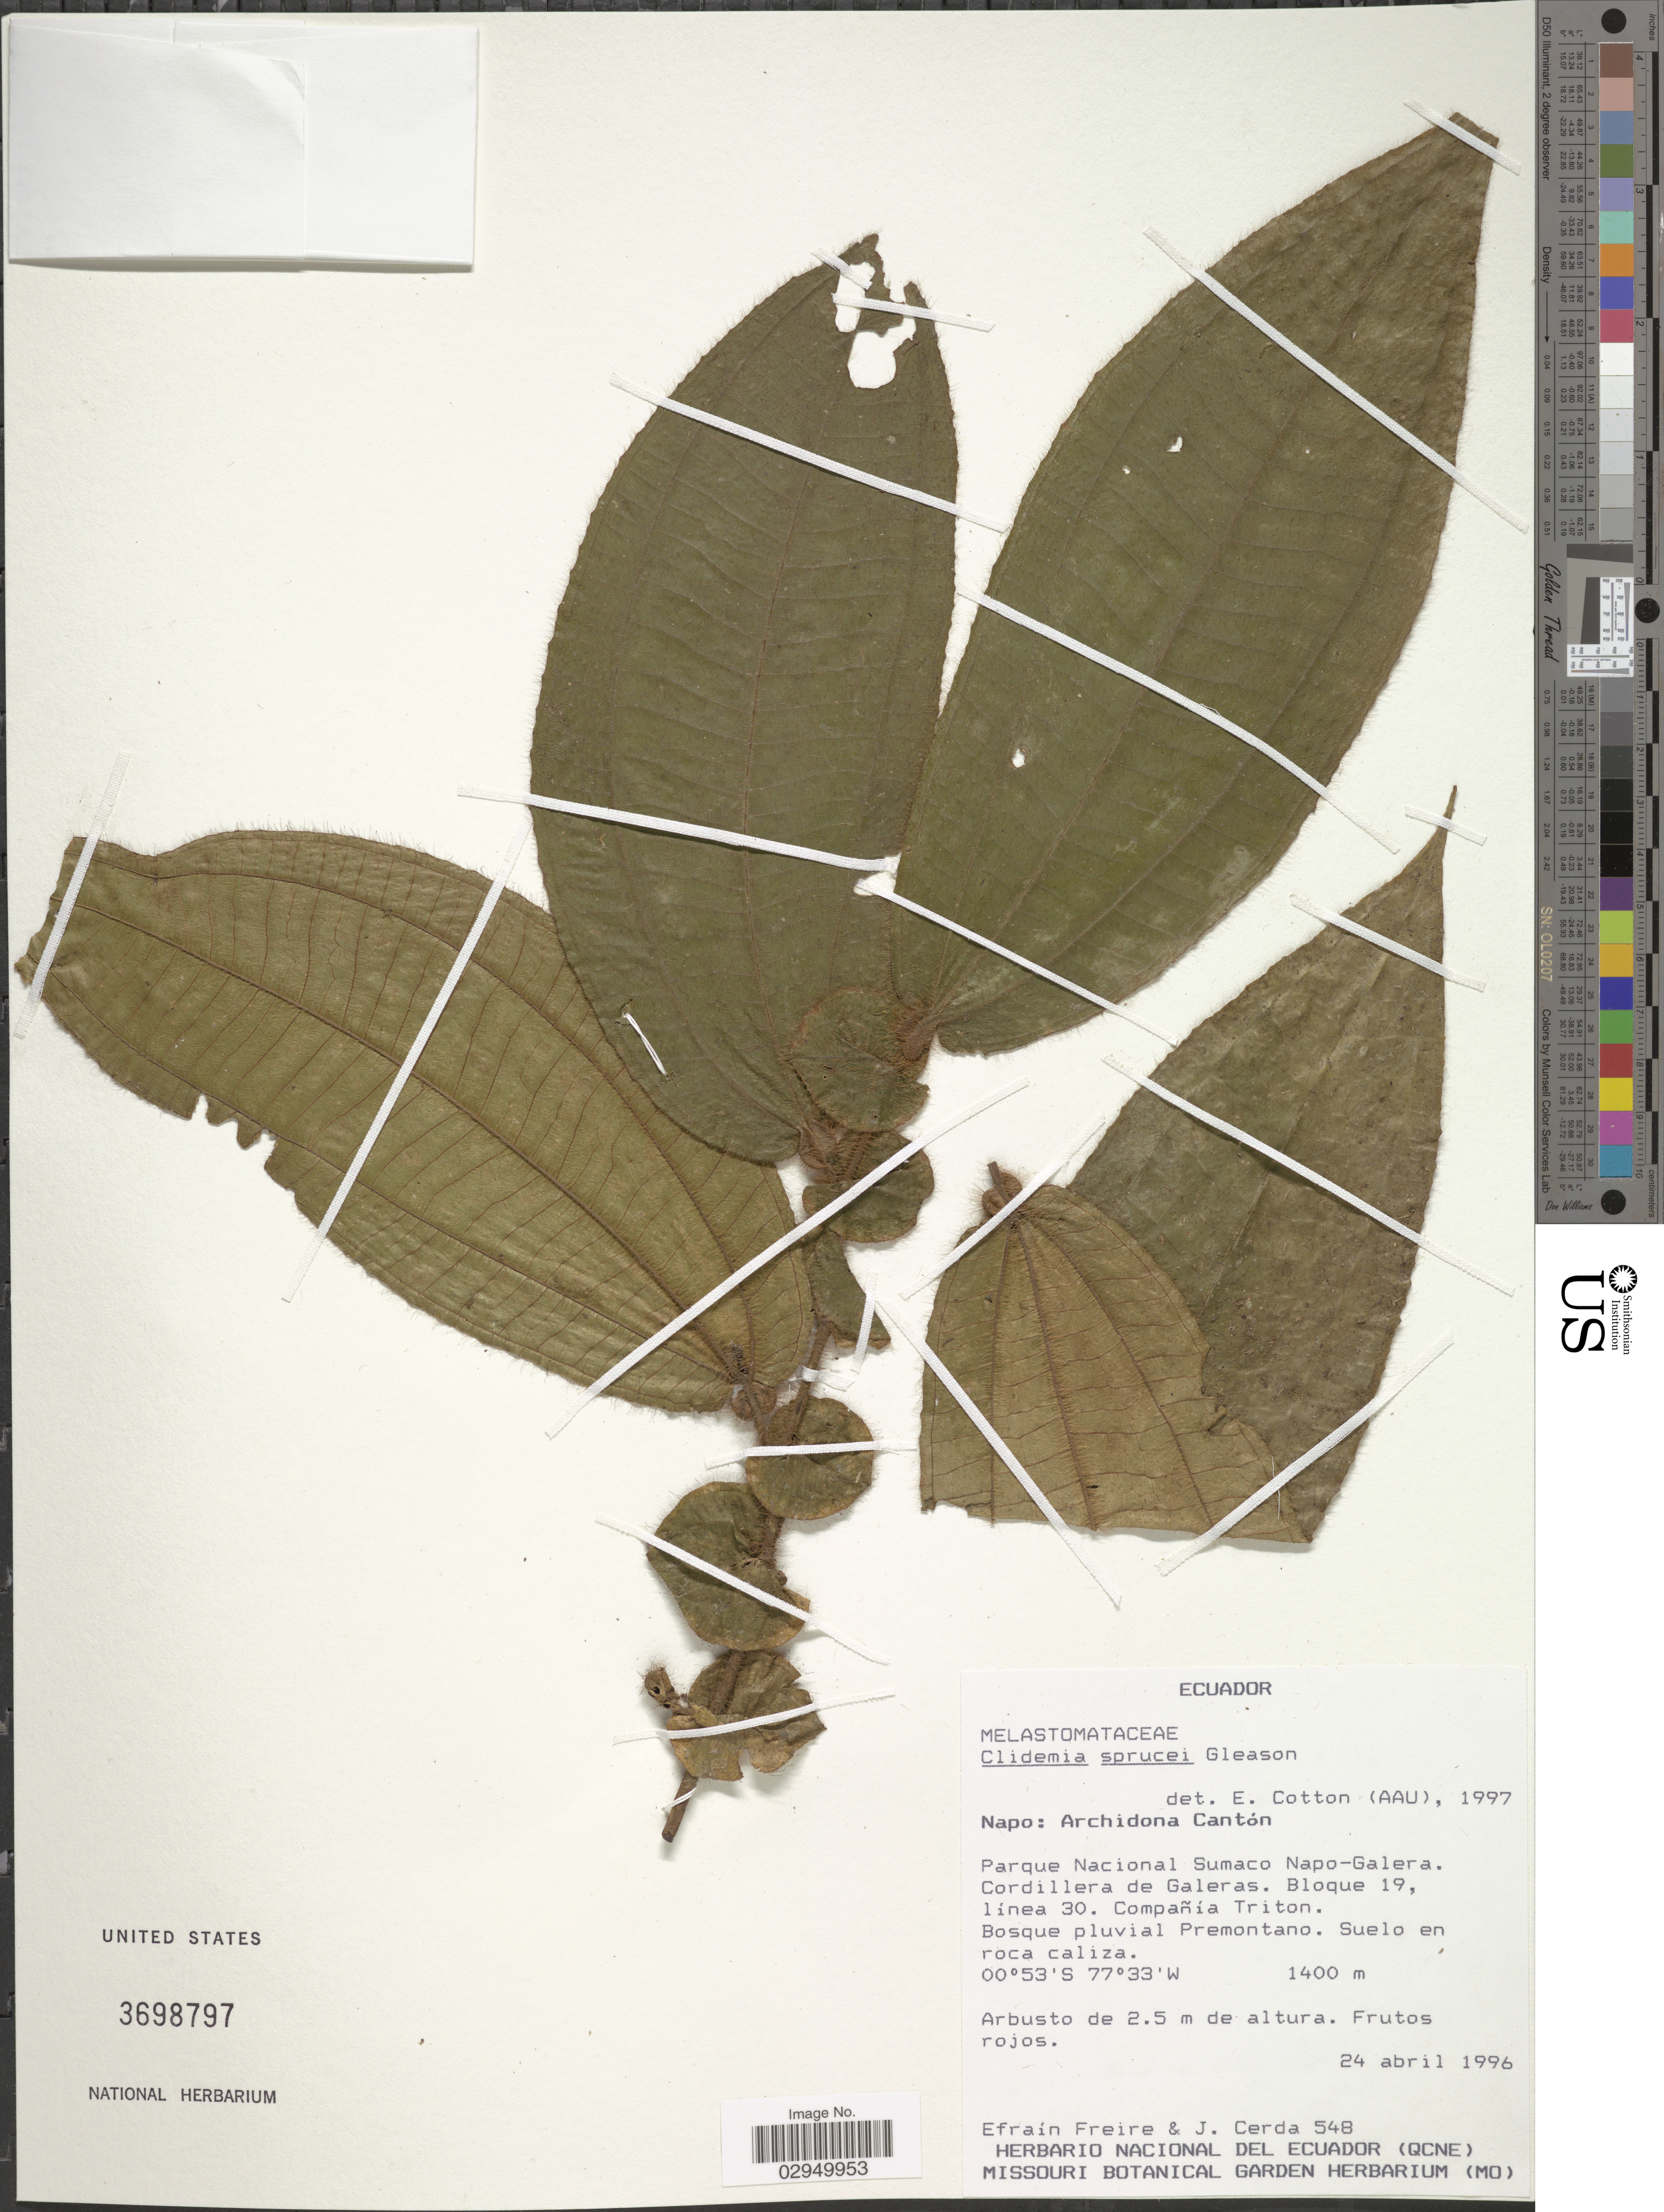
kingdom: Plantae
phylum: Tracheophyta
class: Magnoliopsida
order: Myrtales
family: Melastomataceae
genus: Clidemia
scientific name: Clidemia sprucei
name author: Gleason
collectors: E. Freire & J. Cerda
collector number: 548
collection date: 1996-04-24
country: Ecuador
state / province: Napo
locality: Archidona Cantón. Parque Nacional Sumaco Napo-Galera. Cordillera de Galeras. Bloque 19, línea 30. Compañía Triton. Bosque pluvial Premontano.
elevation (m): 1400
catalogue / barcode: US 3698797